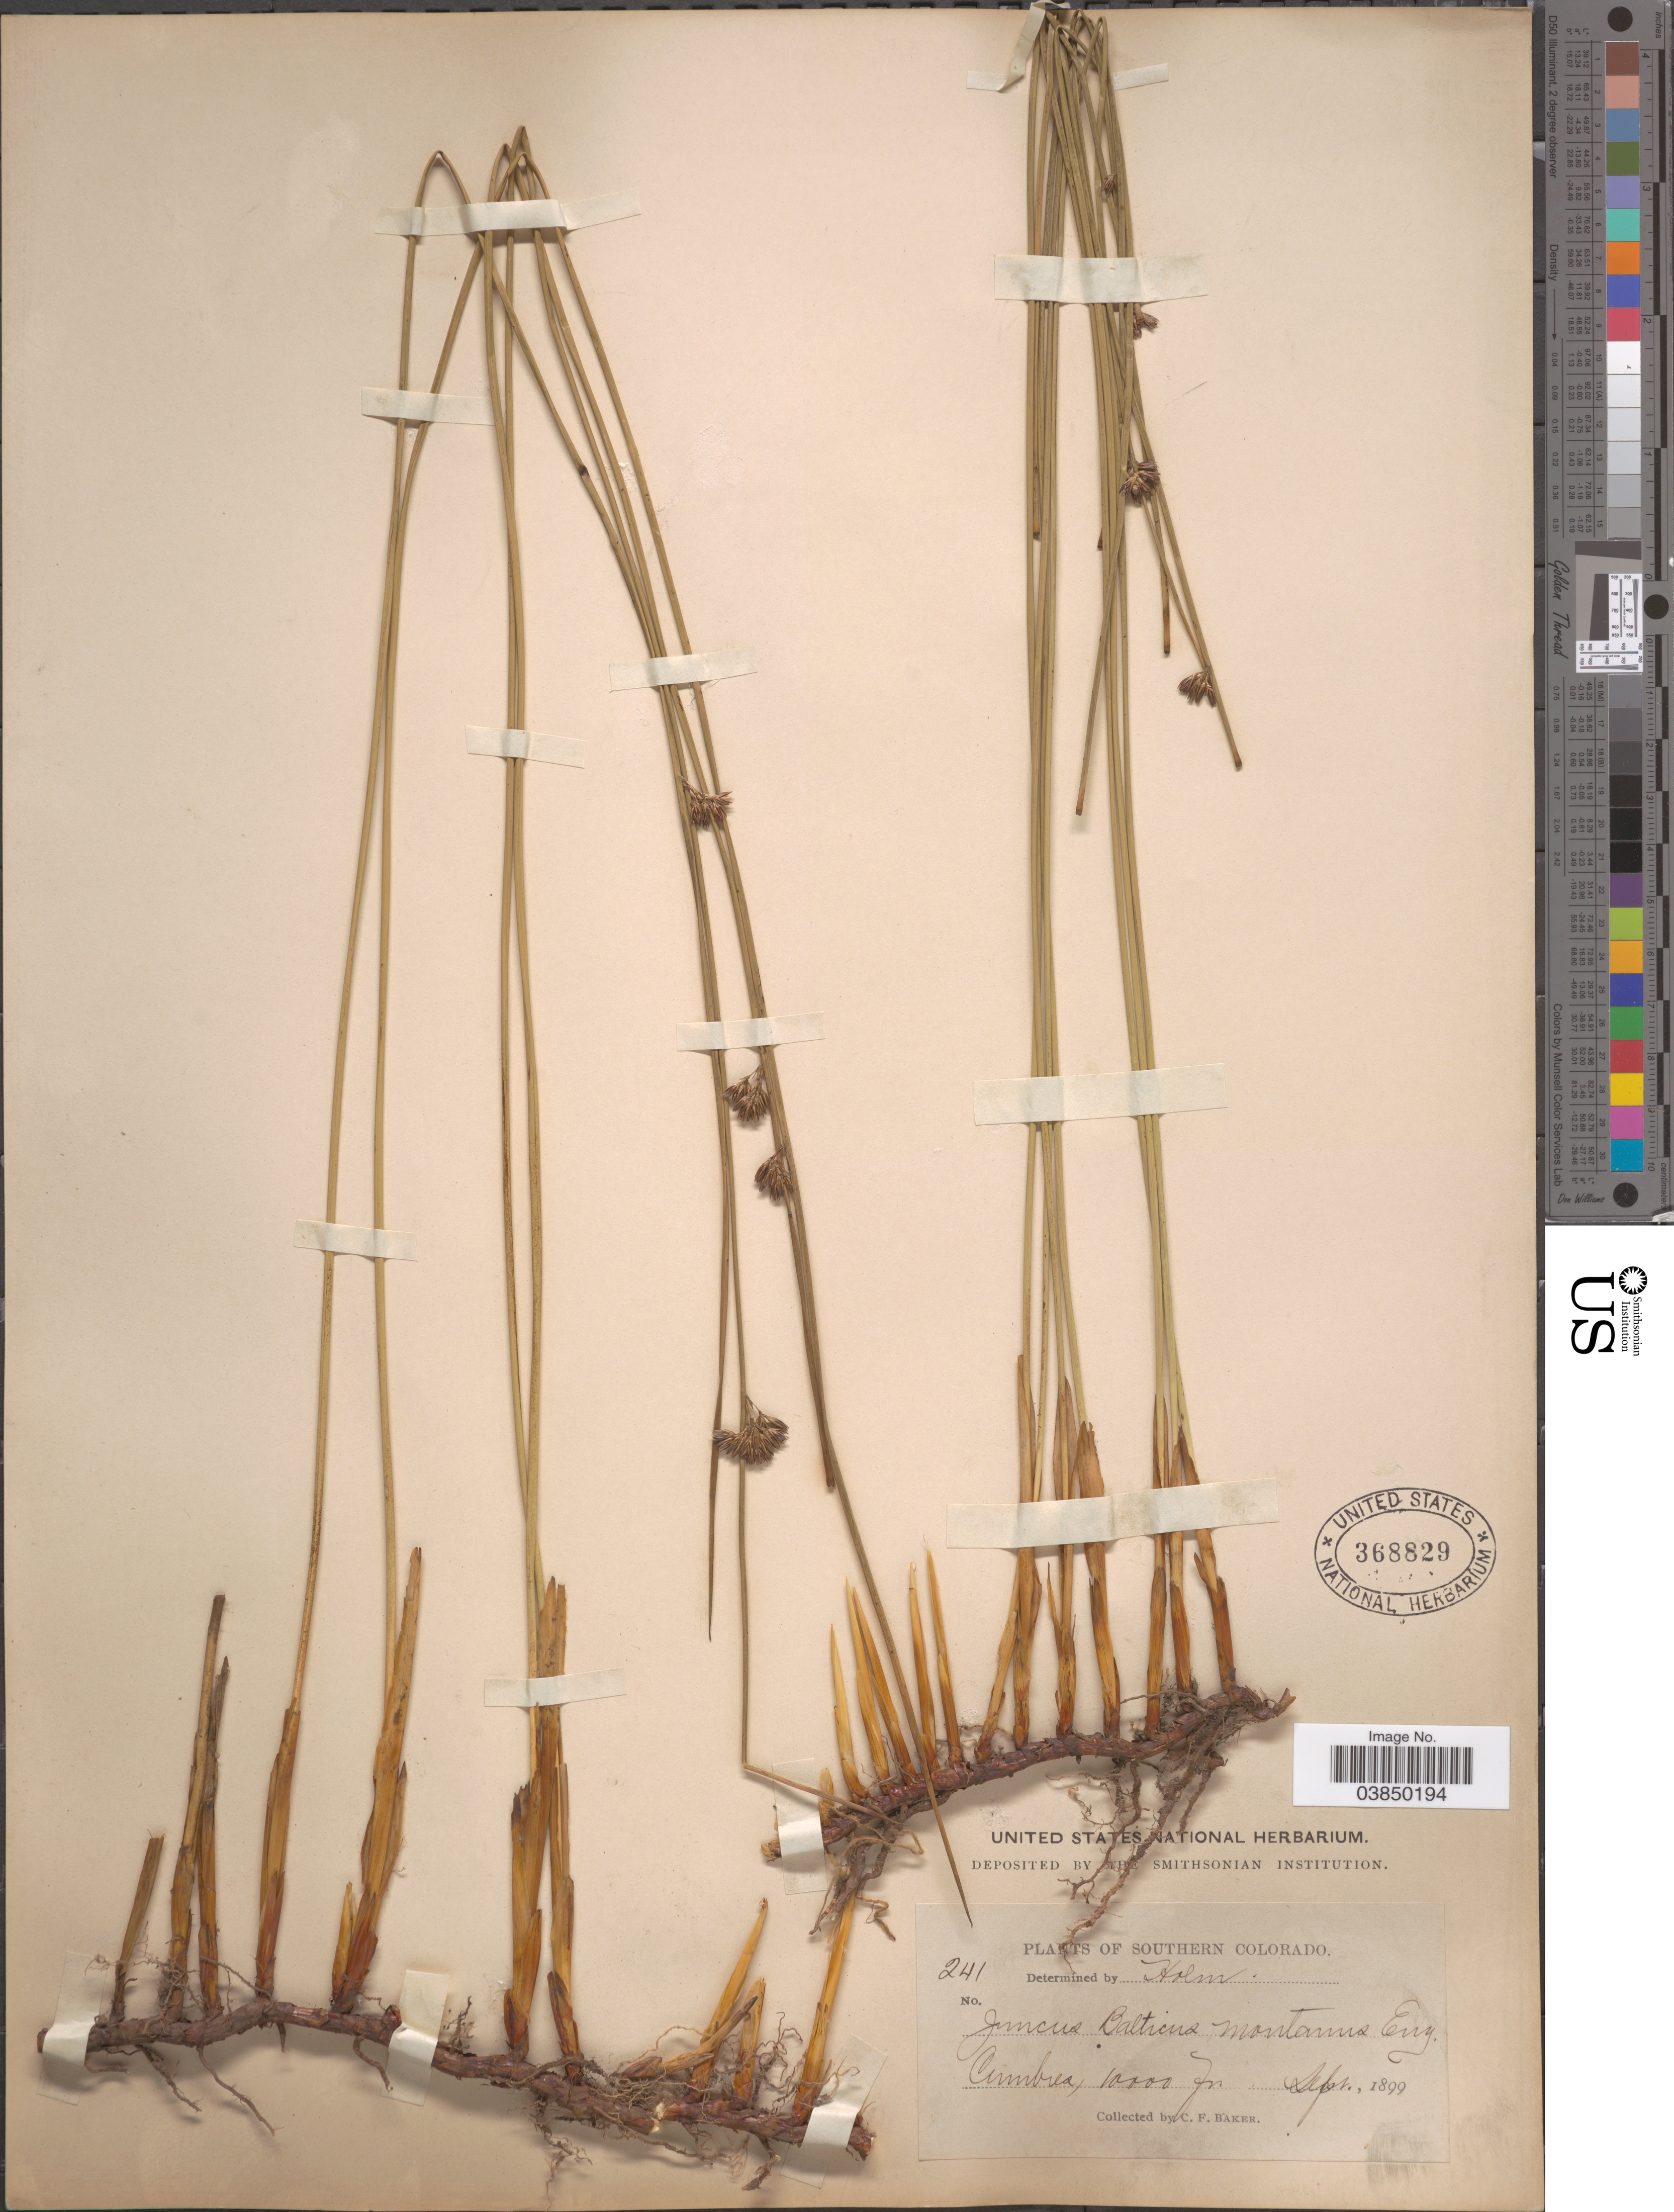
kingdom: Plantae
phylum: Tracheophyta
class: Liliopsida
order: Poales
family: Juncaceae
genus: Juncus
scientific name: Juncus balticus var. montanus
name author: Engelm.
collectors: C. F. Baker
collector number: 241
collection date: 1899-09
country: United States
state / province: Colorado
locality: Southern Colorado. Cumbrea.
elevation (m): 3048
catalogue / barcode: US 368829